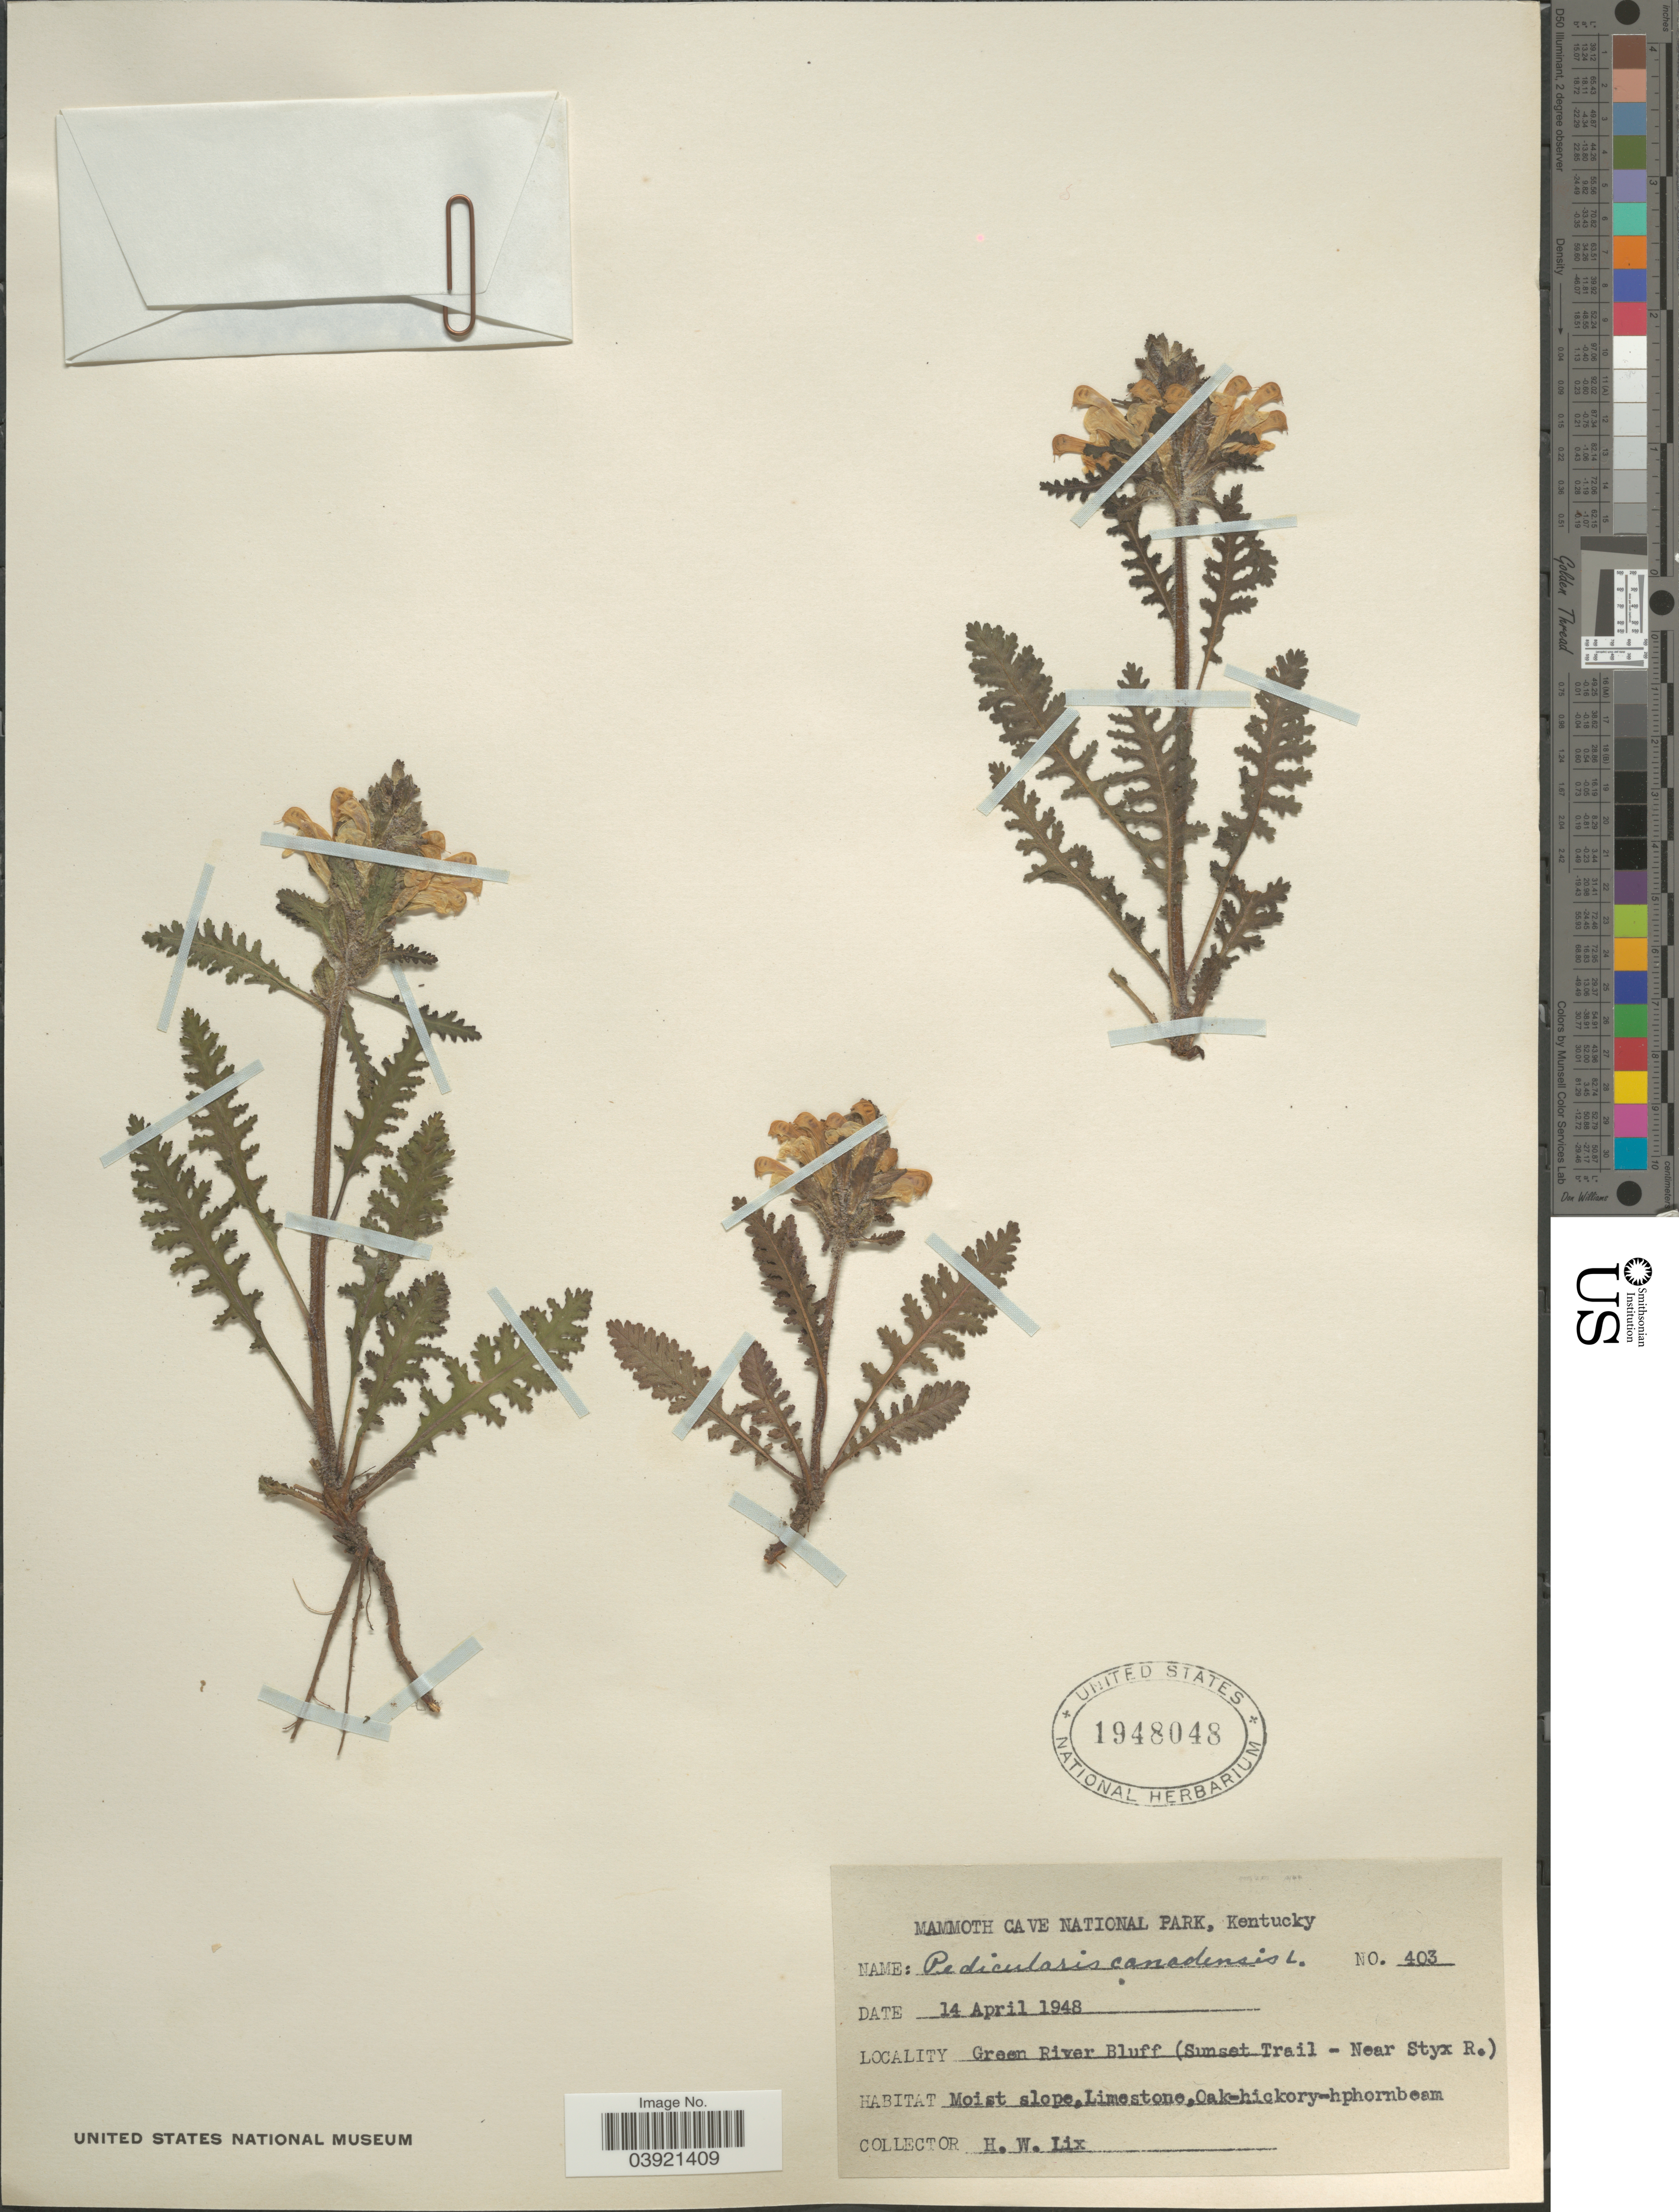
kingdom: Plantae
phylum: Tracheophyta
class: Magnoliopsida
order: Lamiales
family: Orobanchaceae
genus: Pedicularis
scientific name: Pedicularis canadensis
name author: L.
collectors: H. W. Lix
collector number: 403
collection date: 1948-04-14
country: United States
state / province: Kentucky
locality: Mammoth Cave National Park. Green River Bluff (Sunset Trail - Near Styx R.).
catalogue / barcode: US 1948048